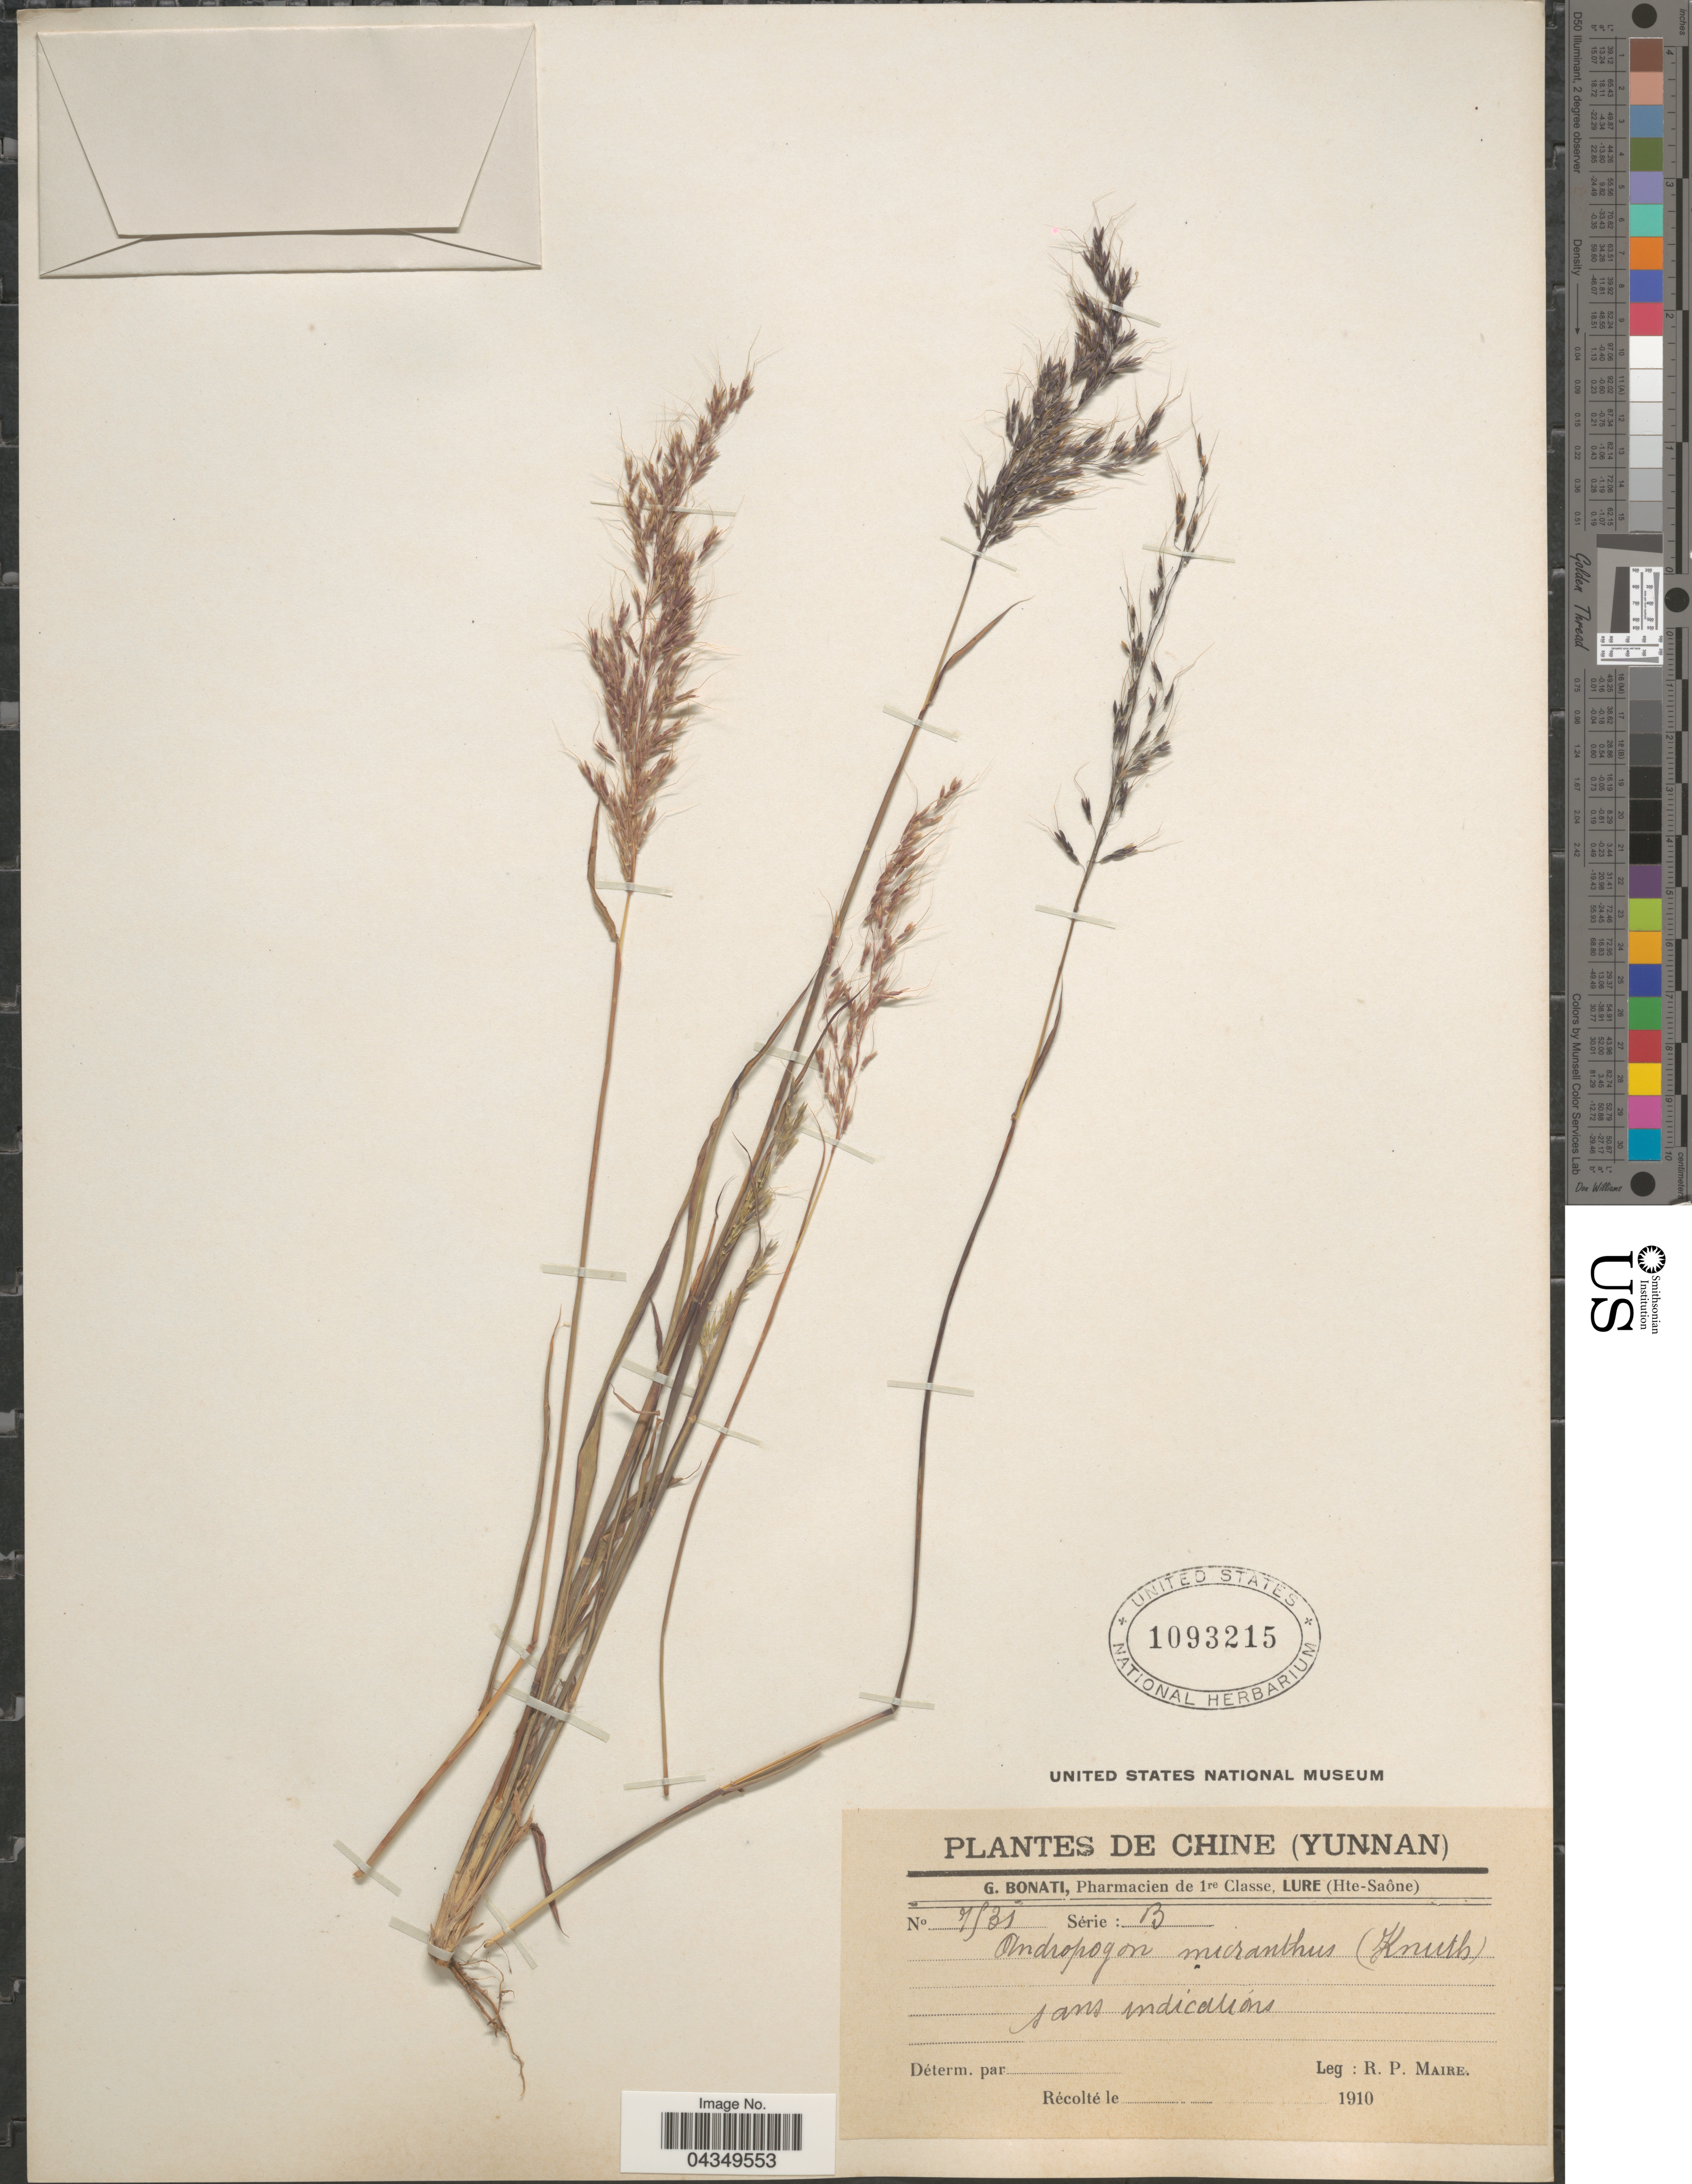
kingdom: Plantae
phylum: Tracheophyta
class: Liliopsida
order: Poales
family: Poaceae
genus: Capillipedium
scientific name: Capillipedium parviflorum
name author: (R. Br.) Stapf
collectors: R.-P. Maire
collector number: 7531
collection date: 1910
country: China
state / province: Yunnan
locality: Chine.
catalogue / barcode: US 1093215